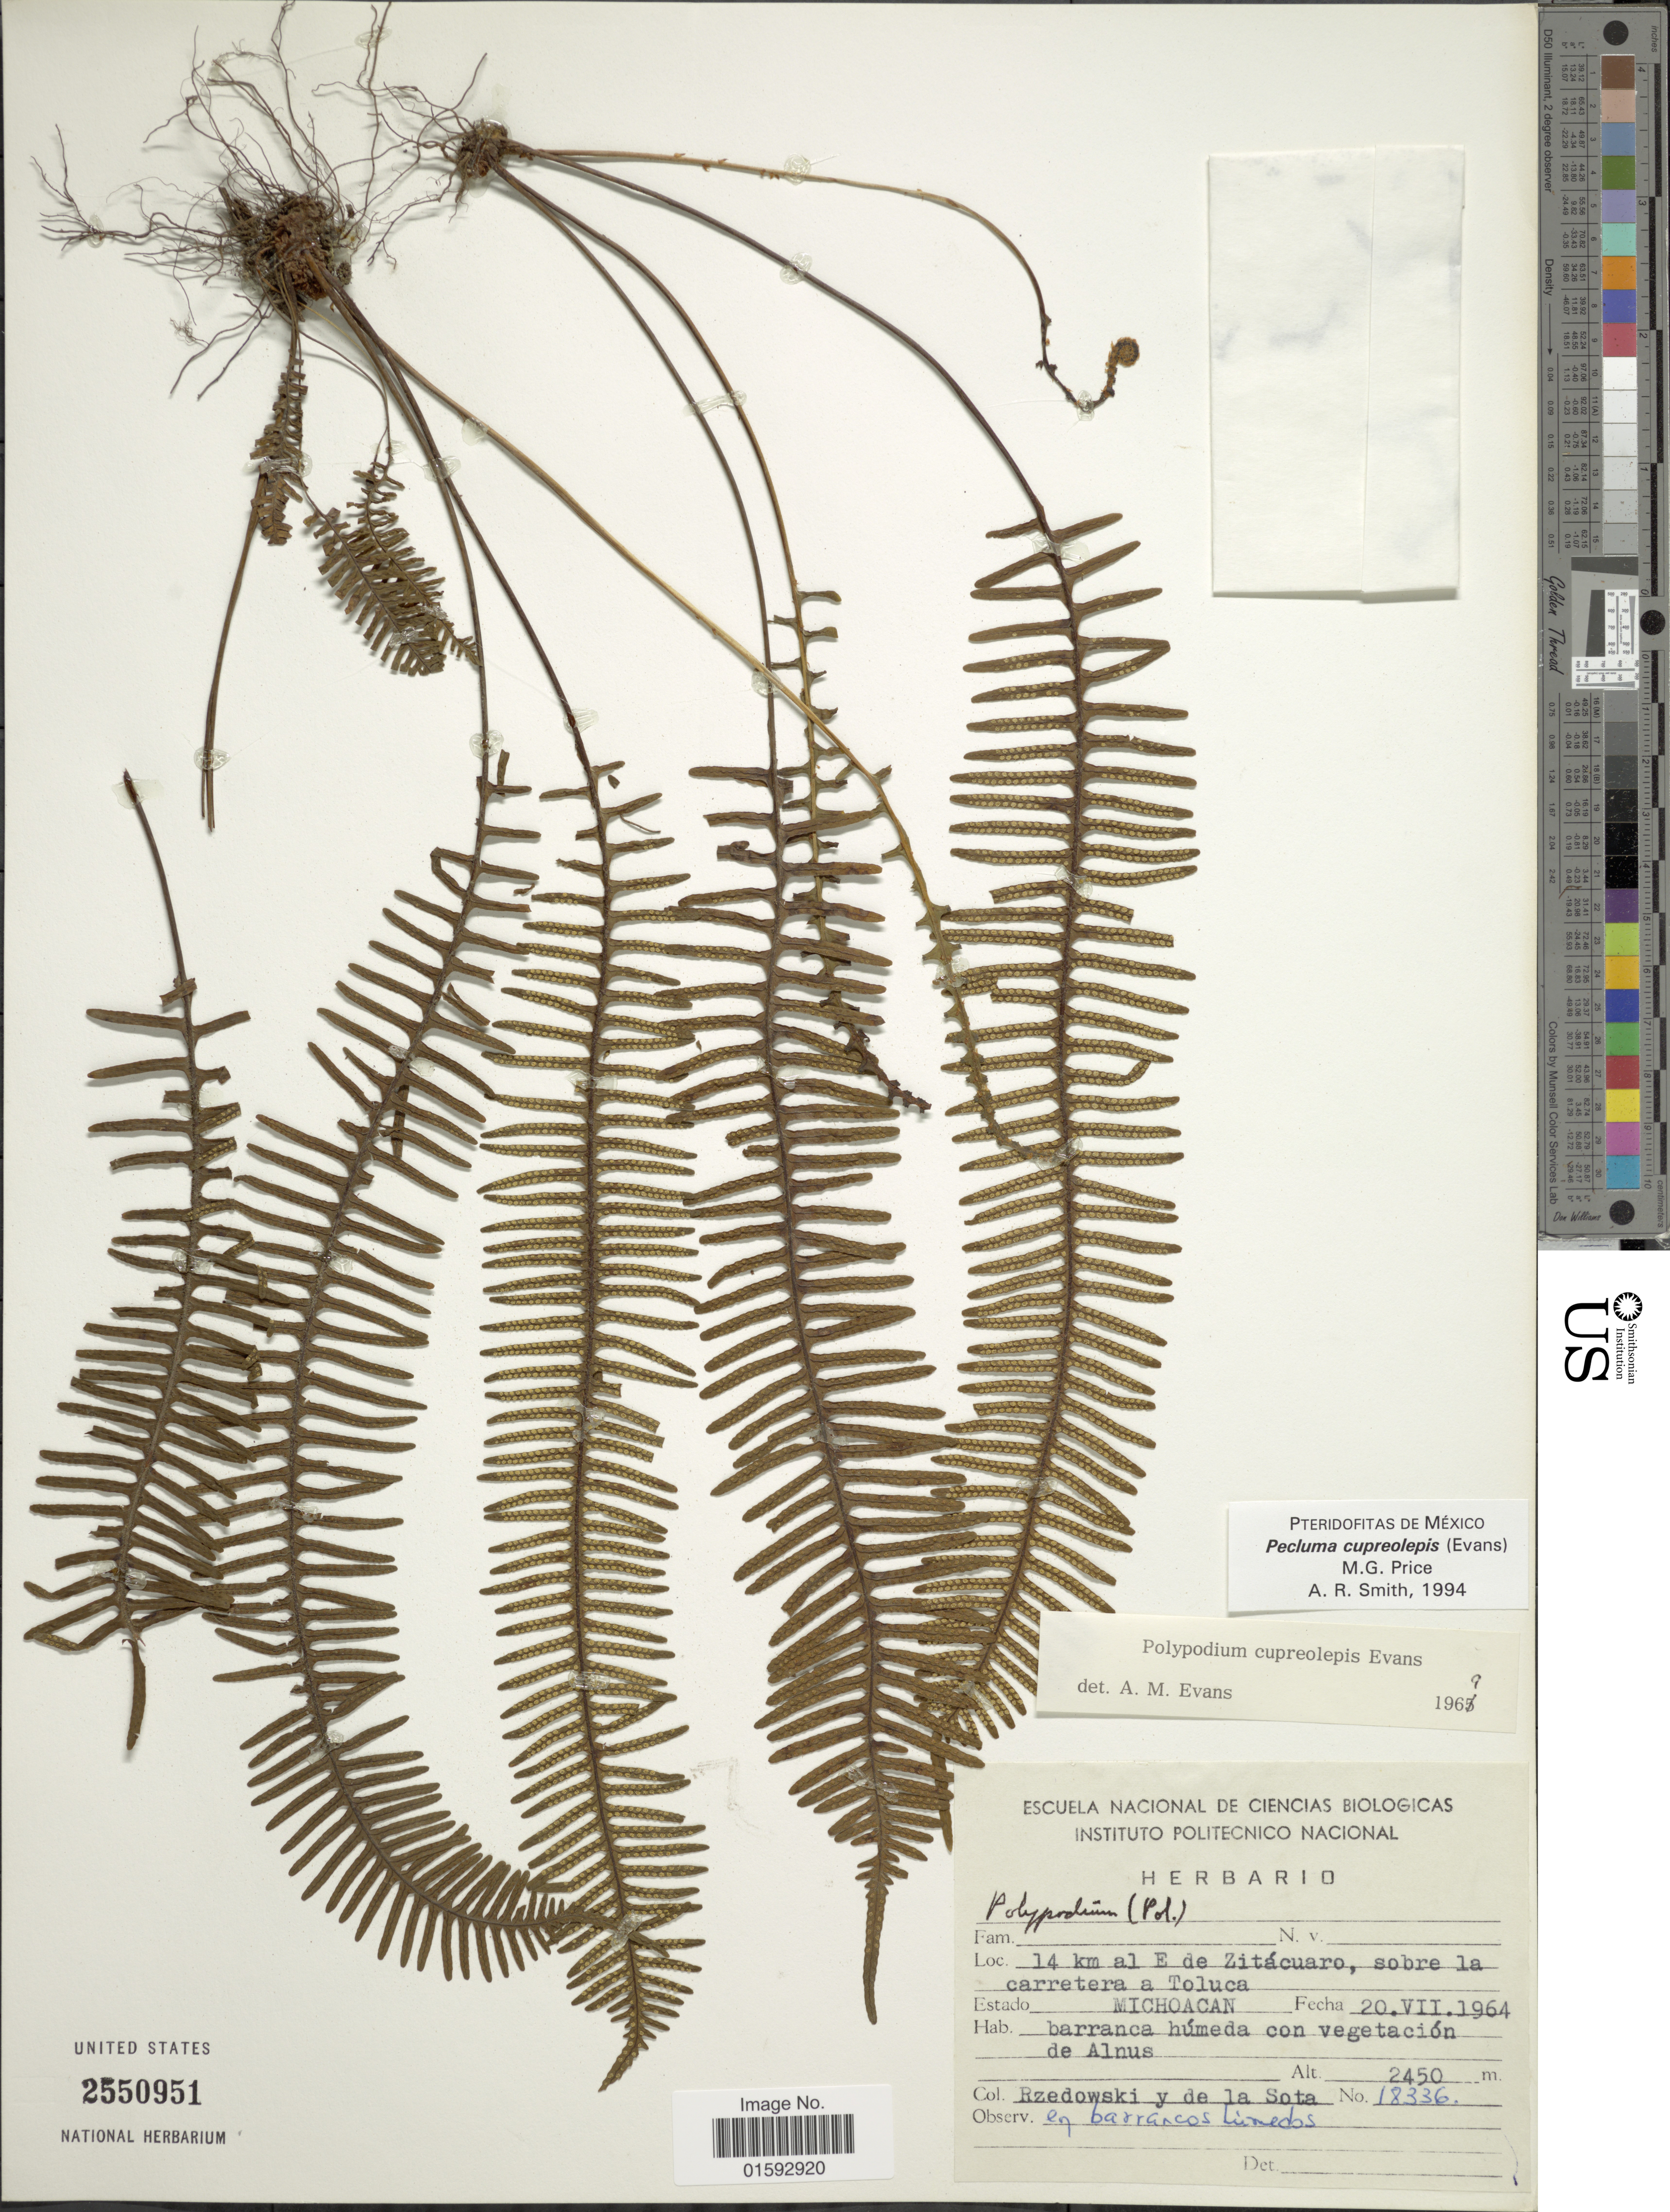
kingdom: Plantae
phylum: Tracheophyta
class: Polypodiopsida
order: Polypodiales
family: Polypodiaceae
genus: Pecluma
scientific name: Pecluma cupreolepis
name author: (A.M. Evans) M.G. Price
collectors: Rzedowski, -- & E. R. de la Sota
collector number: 18336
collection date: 1964-07-20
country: Mexico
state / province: Michoacán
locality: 14 km al E de Zitacuaro, sobre la carretera a Toluca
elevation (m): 2450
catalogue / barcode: US 2550951